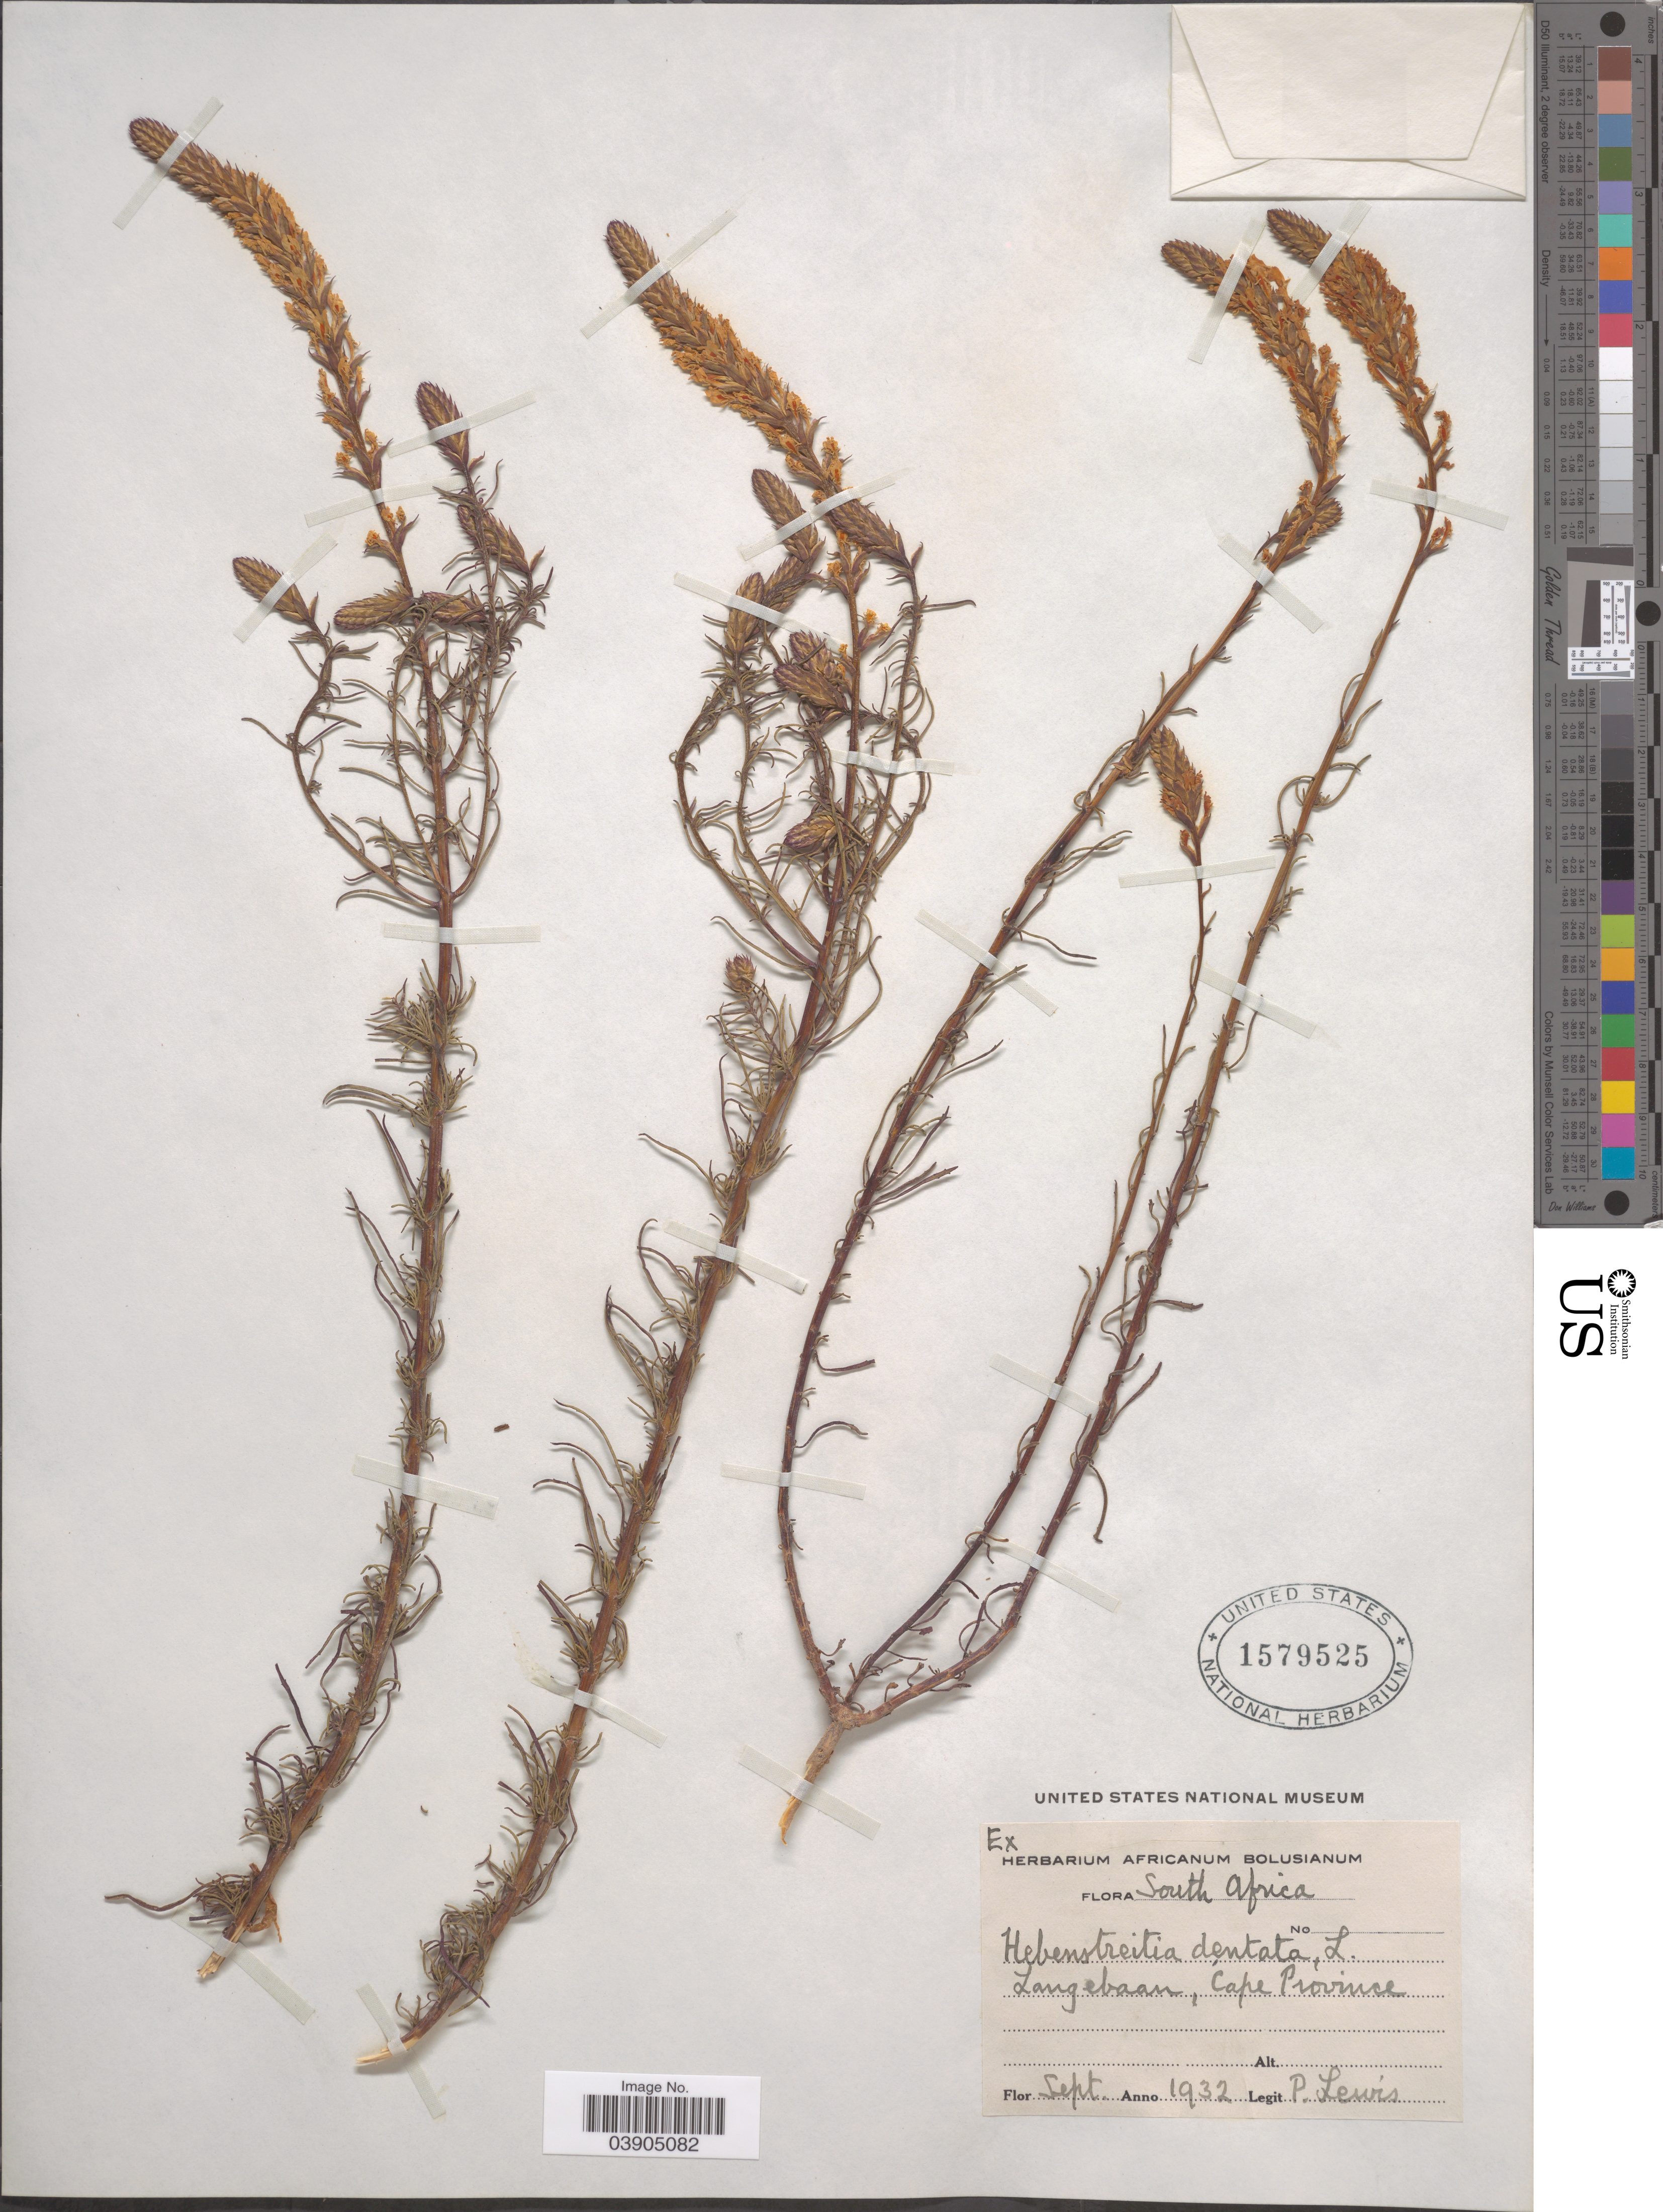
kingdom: Plantae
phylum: Tracheophyta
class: Magnoliopsida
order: Lamiales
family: Scrophulariaceae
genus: Hebenstretia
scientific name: Hebenstretia dentata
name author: L.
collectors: P. Lewis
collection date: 1932-09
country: South Africa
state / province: Western Cape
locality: Langebaan.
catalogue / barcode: US 1579525